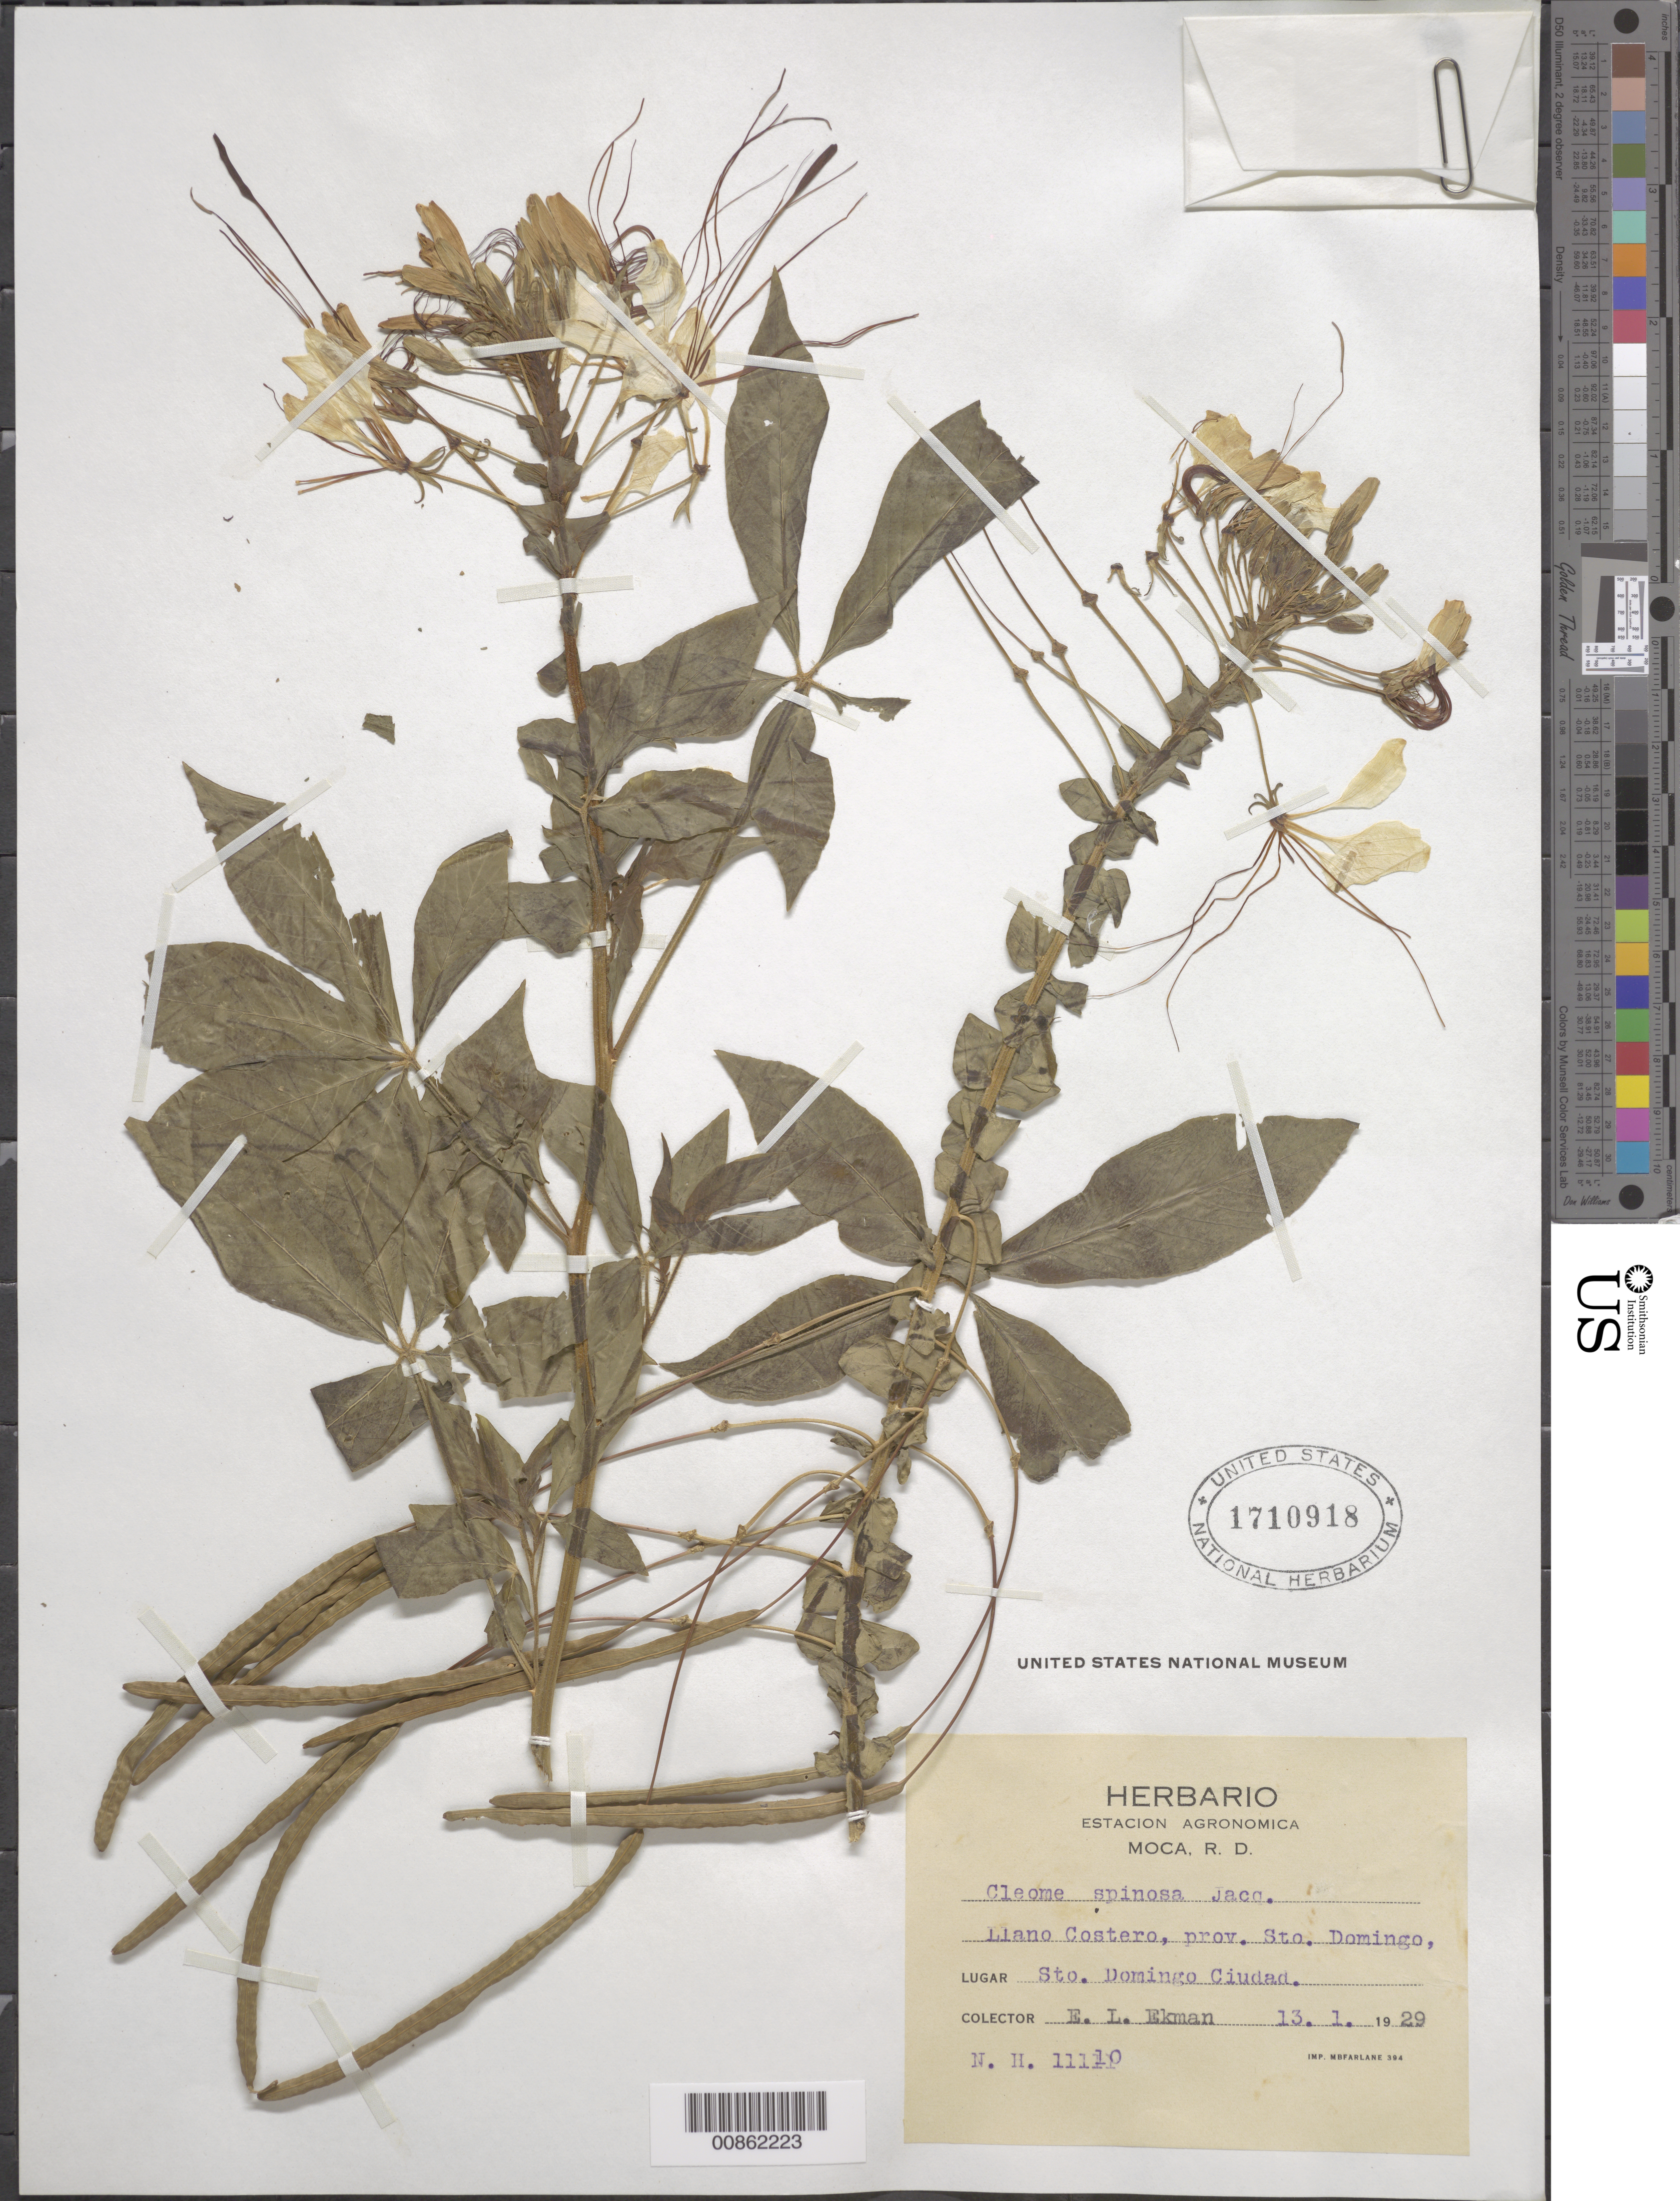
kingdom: Plantae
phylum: Tracheophyta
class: Magnoliopsida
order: Brassicales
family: Cleomaceae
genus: Tarenaya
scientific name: Tarenaya spinosa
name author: (Jacq.) Raf.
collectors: E. L. Ekman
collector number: H 11110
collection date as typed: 13 Jan 1929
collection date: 1929-01-13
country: Dominican Republic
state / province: Distrito Nacional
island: Hispaniola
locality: Llano Costero, prov. Sto. Domingo (obsolete), Sto. Domingo Ciudad.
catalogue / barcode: US 1710918